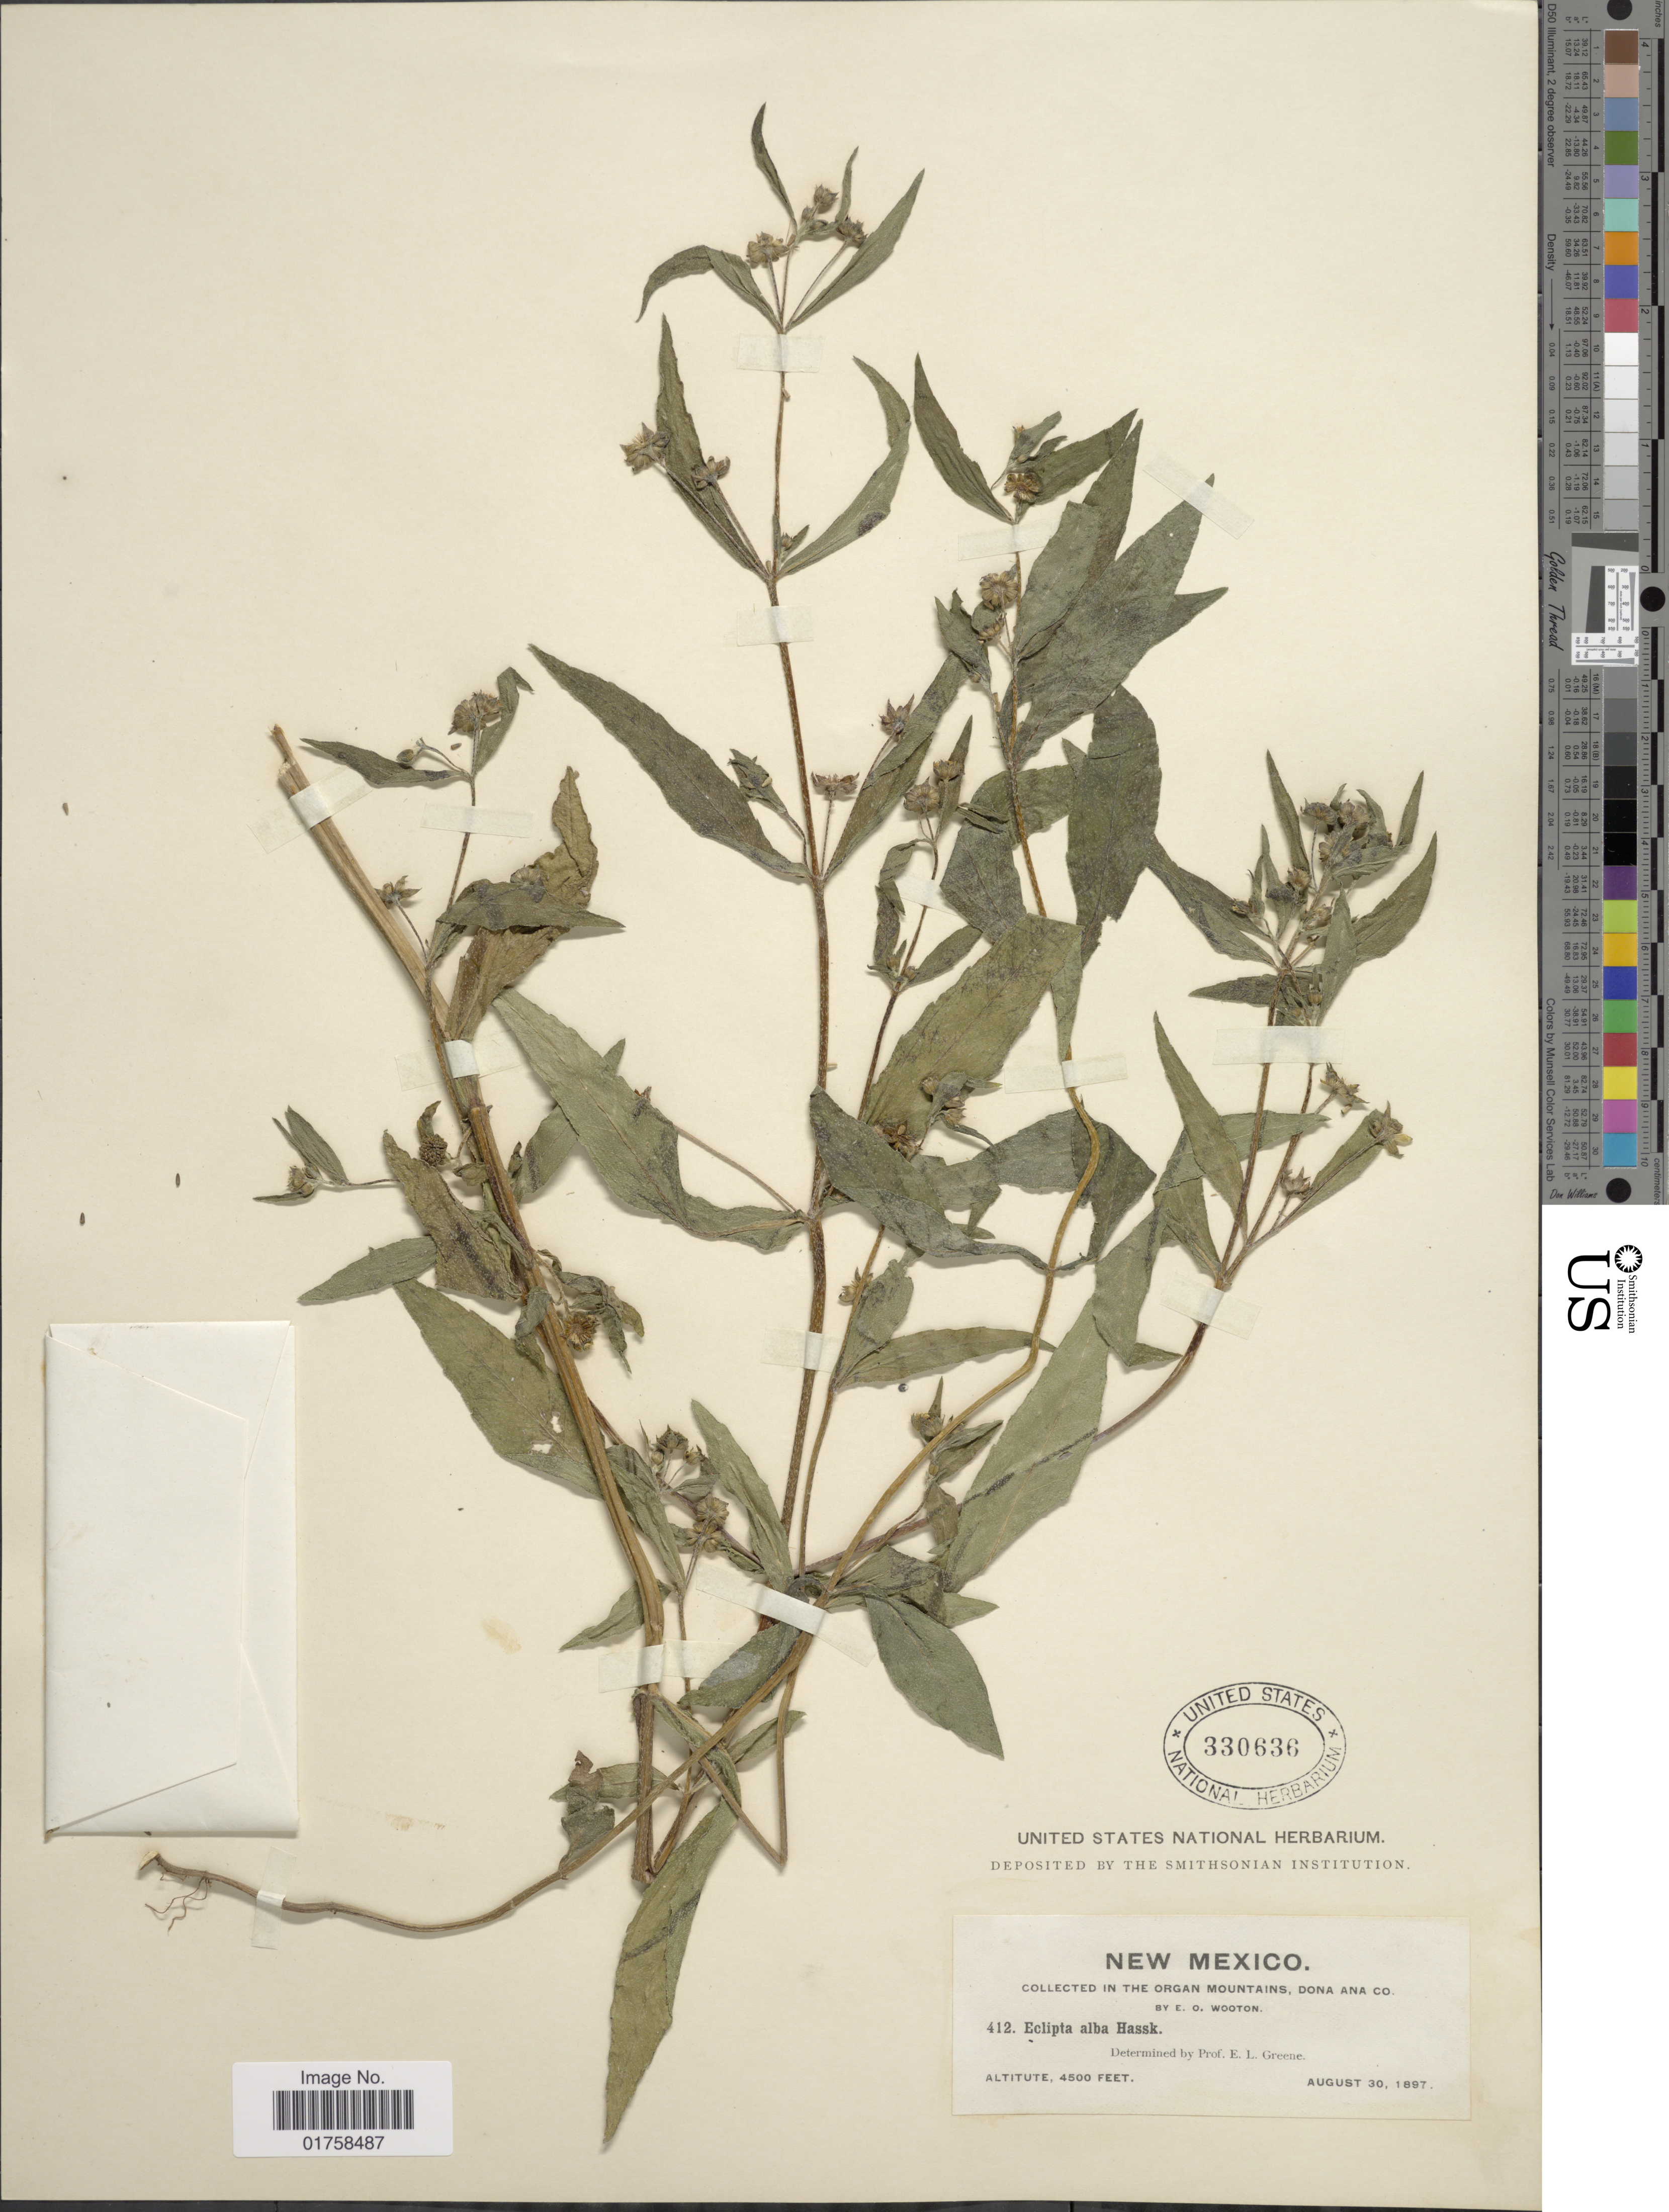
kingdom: Plantae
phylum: Tracheophyta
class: Magnoliopsida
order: Asterales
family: Asteraceae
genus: Eclipta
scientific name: Eclipta alba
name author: (L.) Hassk.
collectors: E. O. Wooton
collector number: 412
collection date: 1897-08-30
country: United States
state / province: New Mexico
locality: New Mexico, in the Organ Mountains, Dona Ana Co.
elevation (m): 1372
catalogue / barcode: US 330636